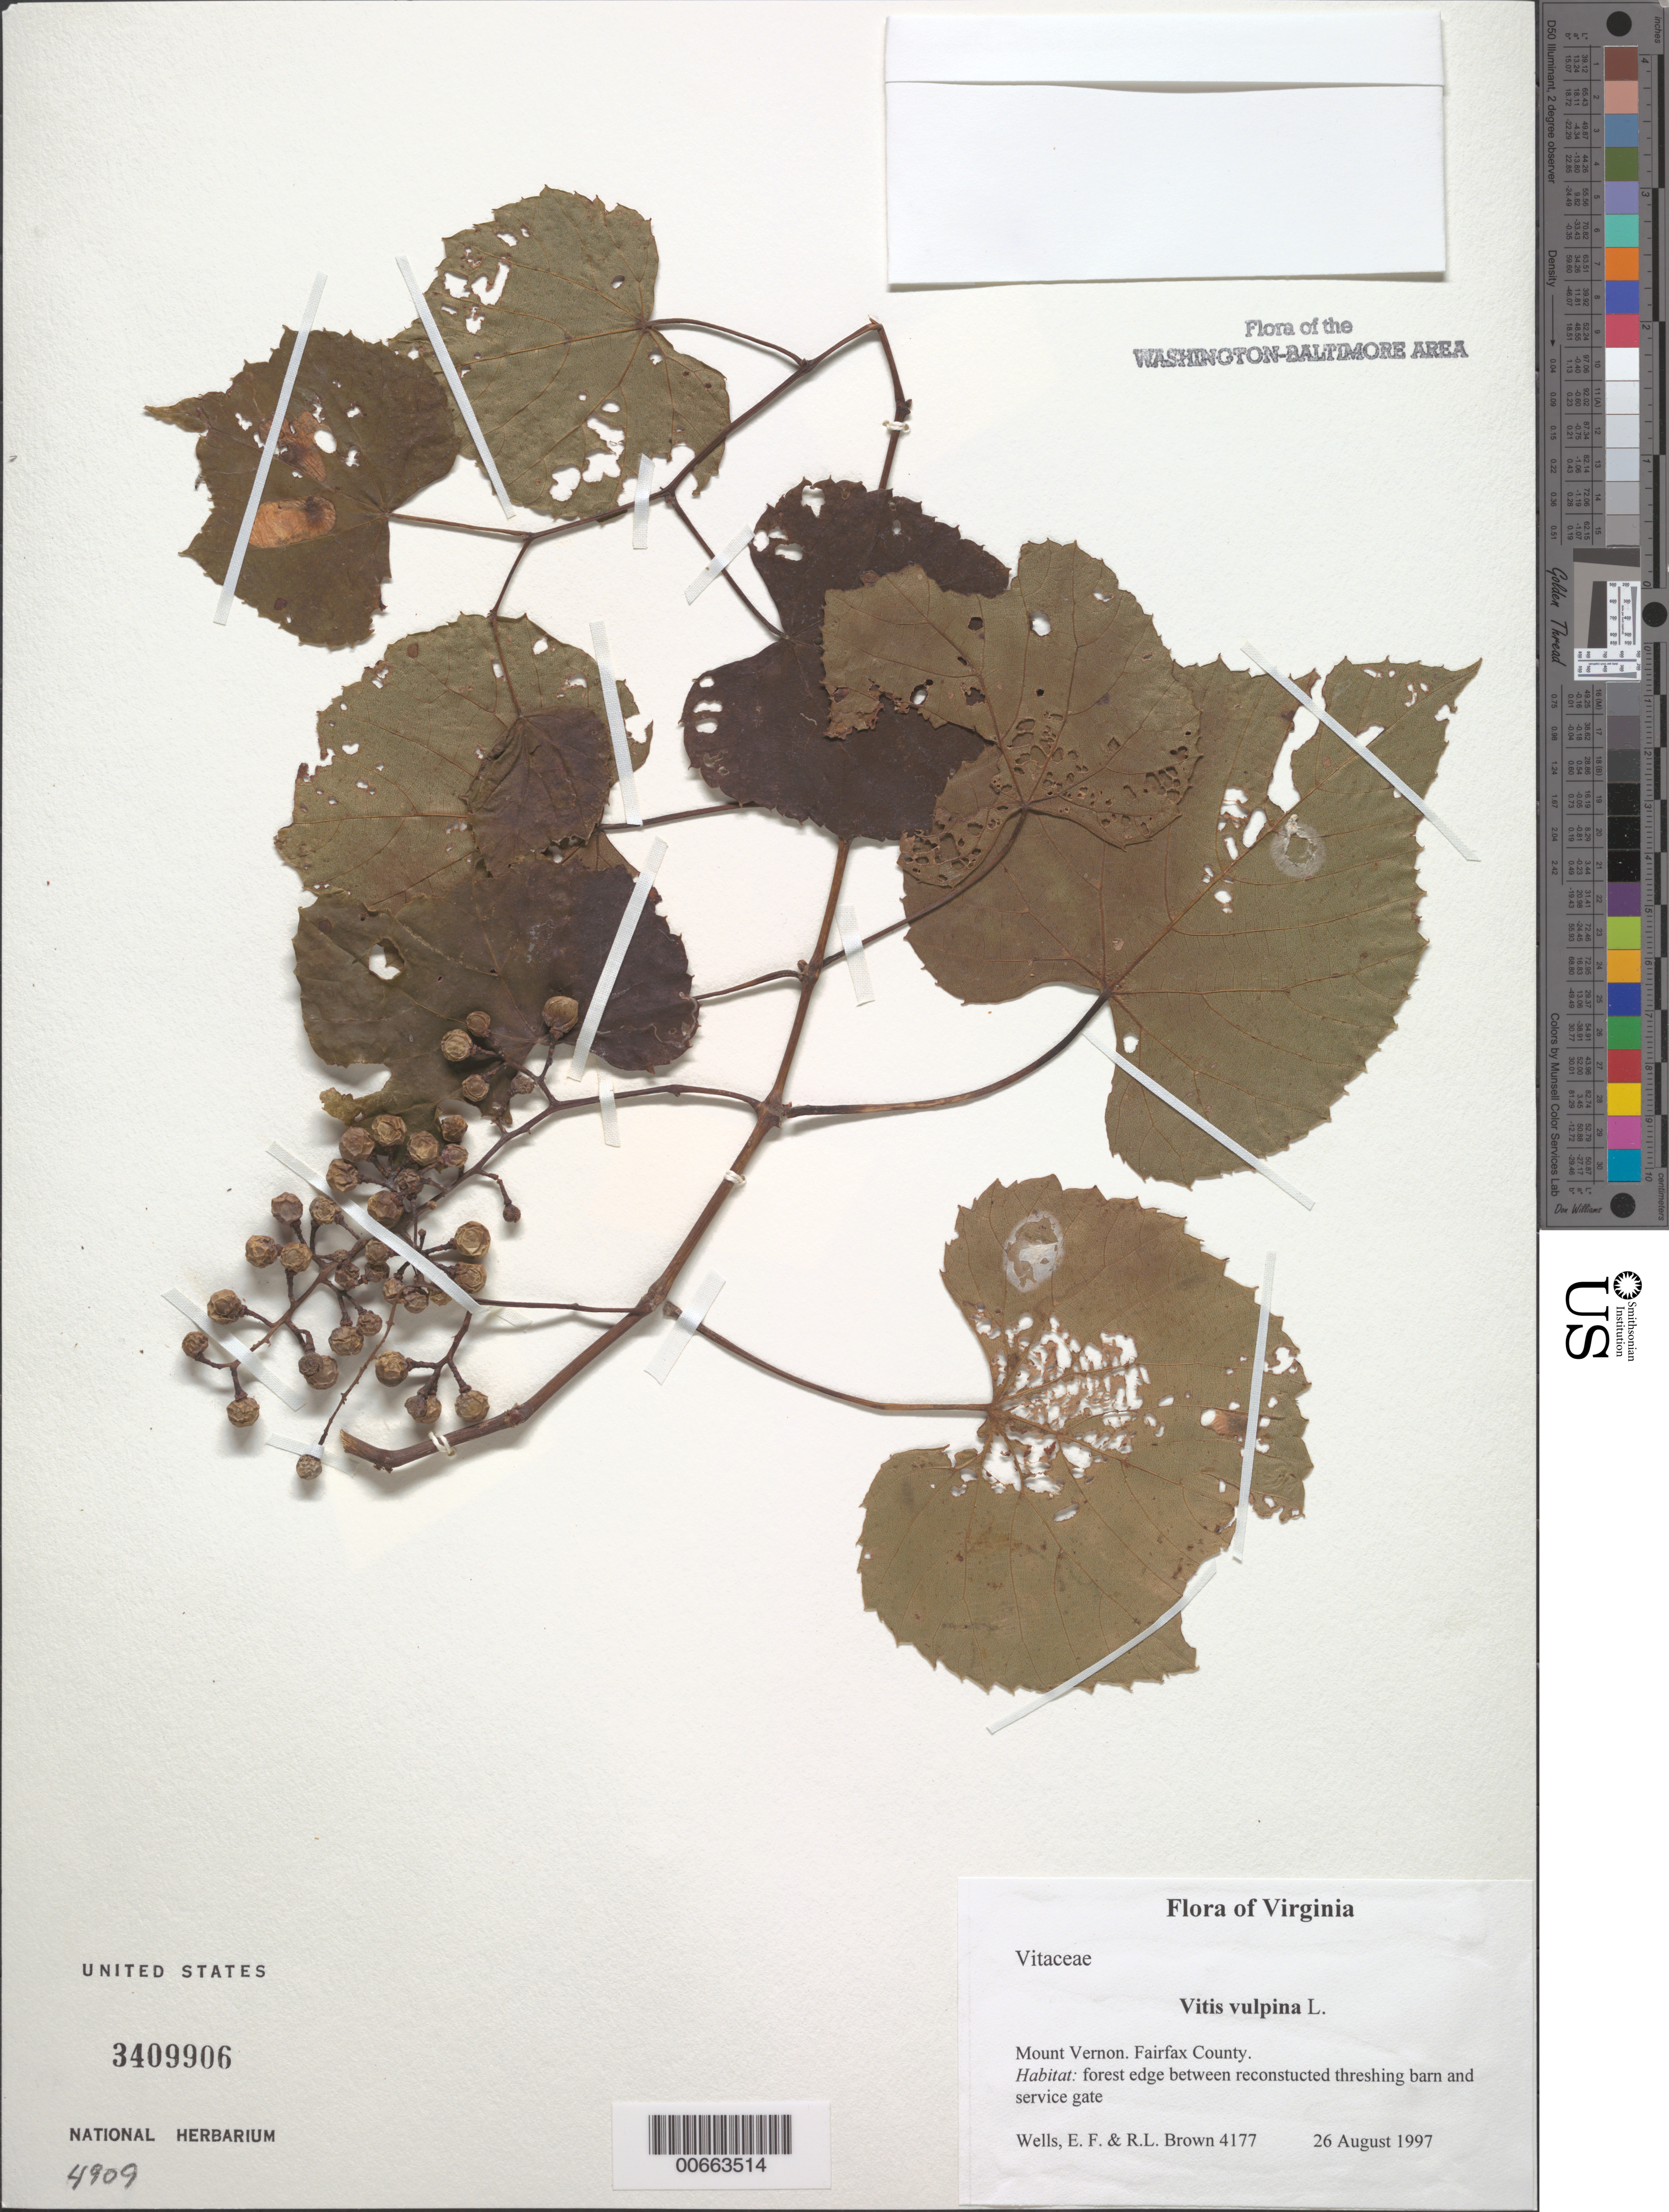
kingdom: Plantae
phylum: Tracheophyta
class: Magnoliopsida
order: Vitales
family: Vitaceae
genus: Vitis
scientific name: Vitis vulpina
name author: L.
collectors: E. F. Wells & R. L. Brown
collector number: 4177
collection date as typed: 26 Aug 1997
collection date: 1997-08-26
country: United States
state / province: Virginia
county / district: Fairfax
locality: Mount Vernon. Between reconstructed threshing barn and service gate.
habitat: Forest edge.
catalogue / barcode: US 3409906